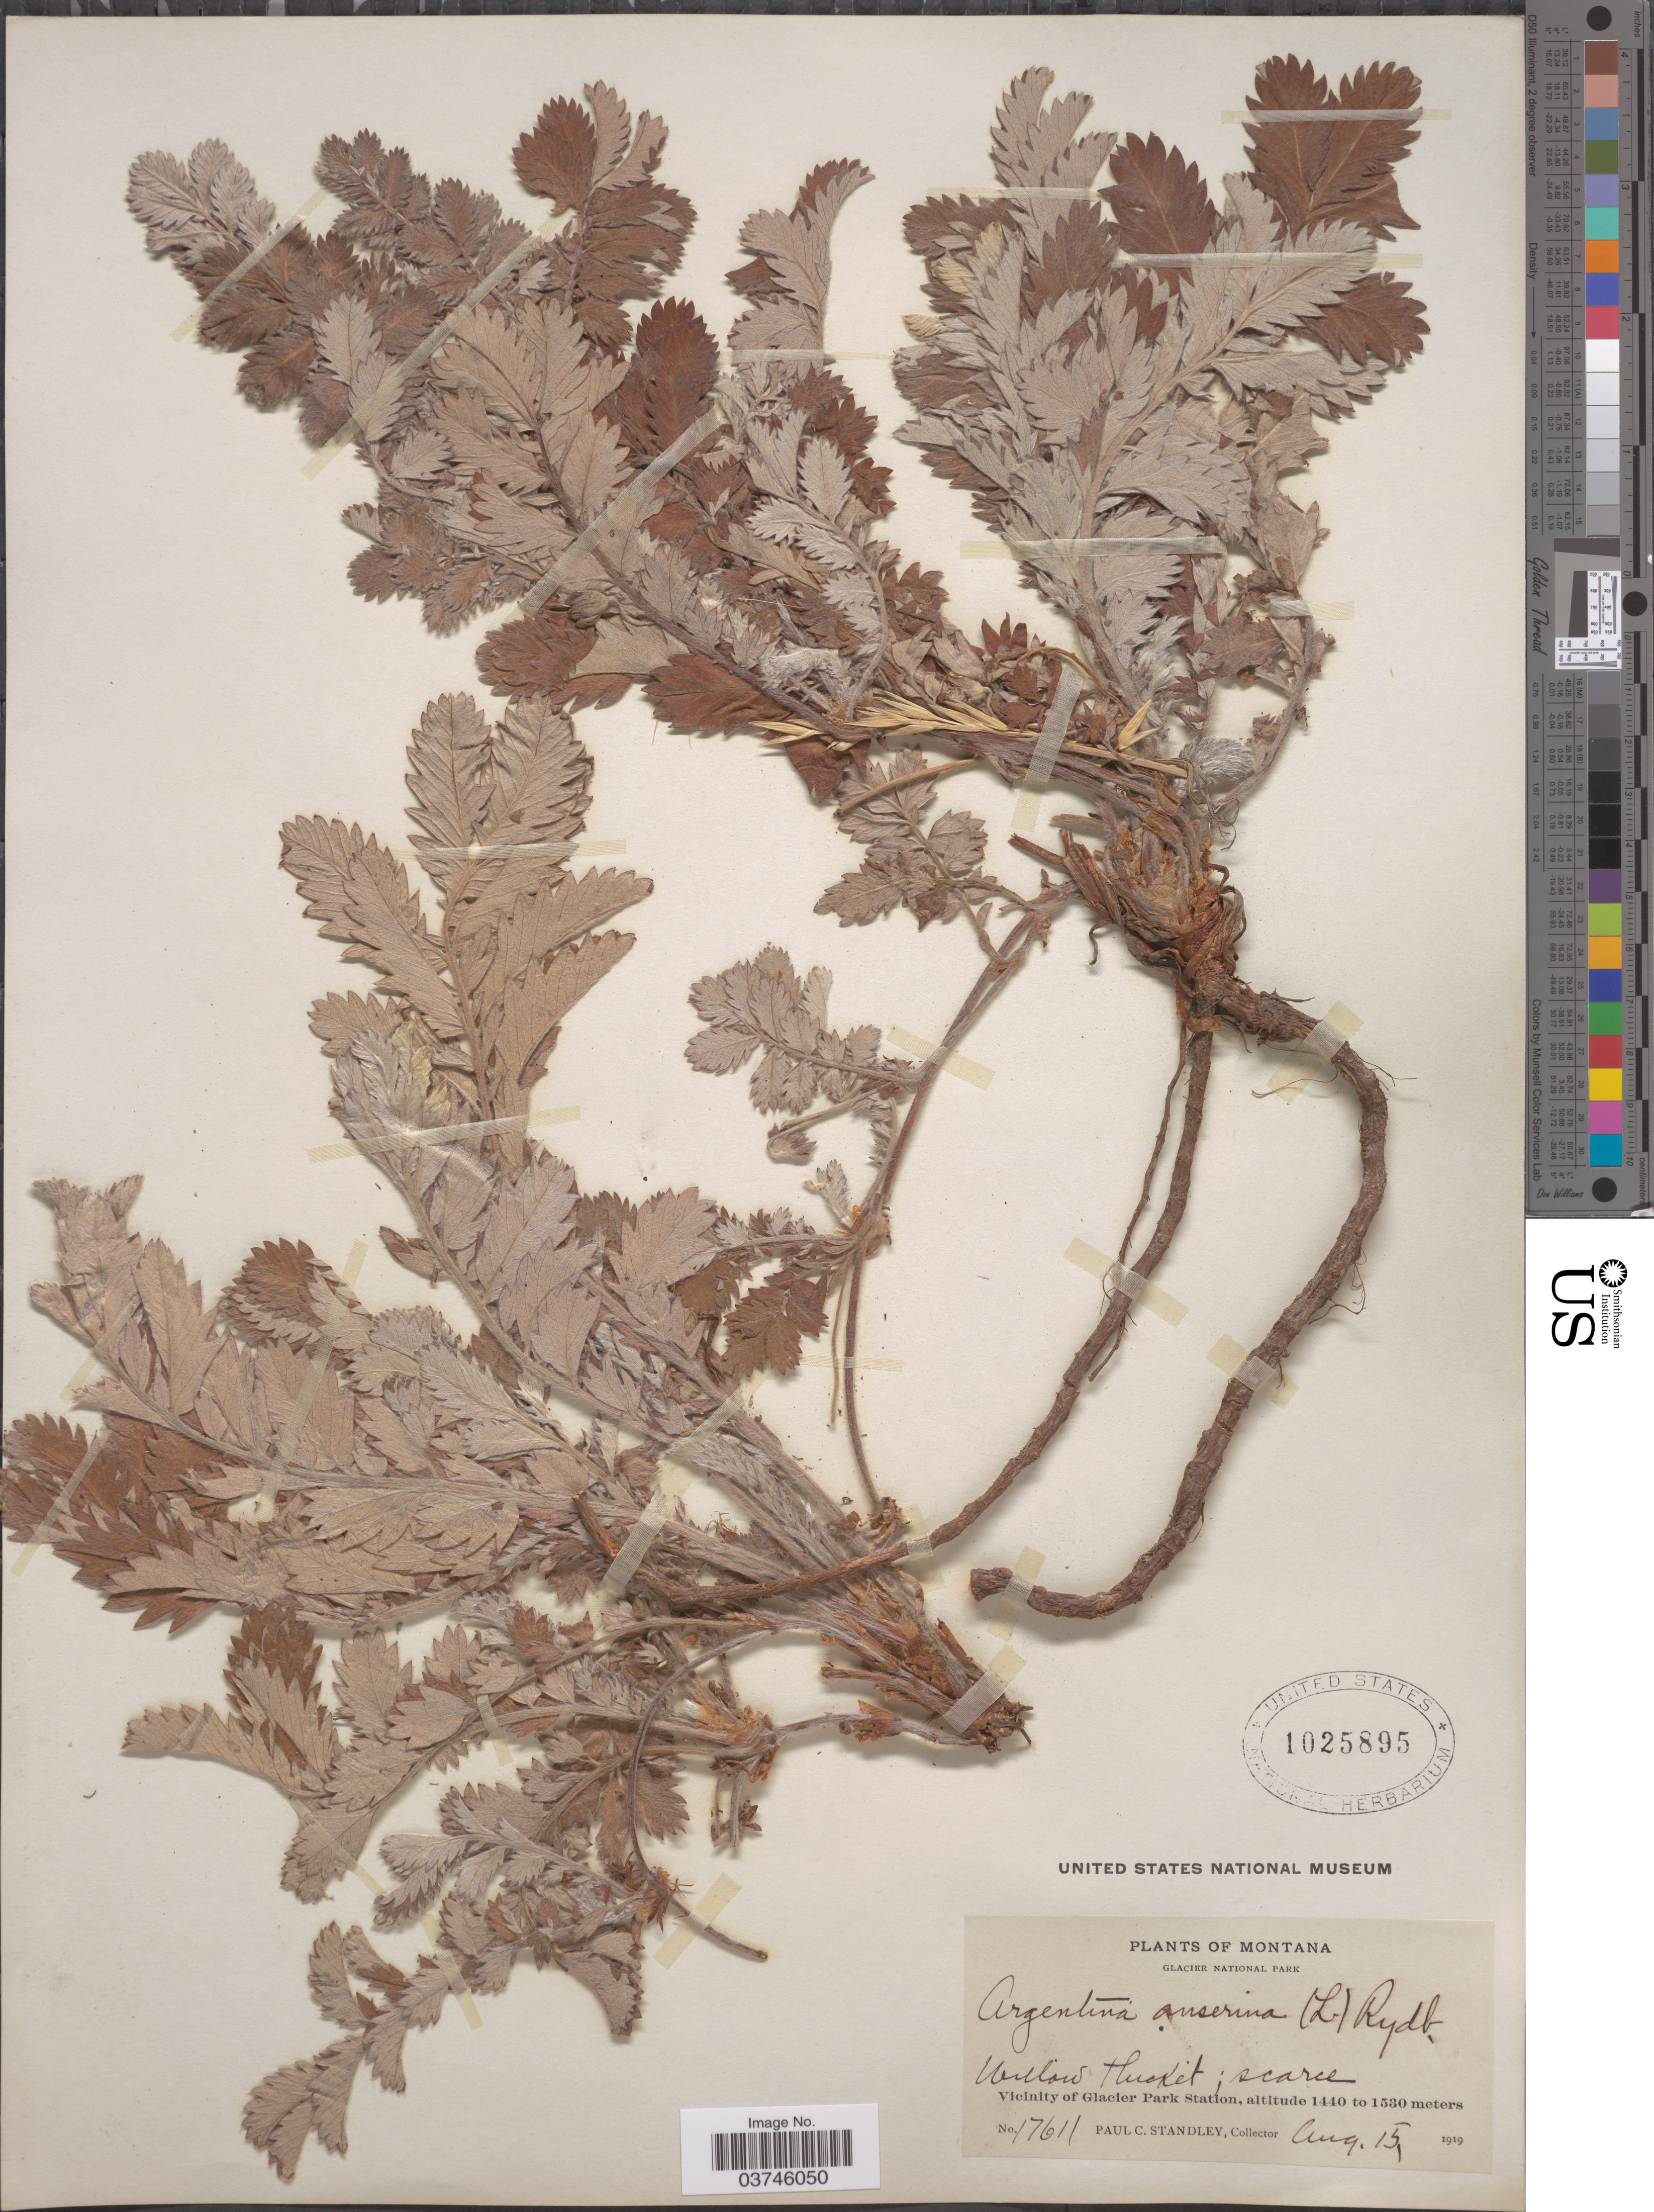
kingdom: Plantae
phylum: Tracheophyta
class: Magnoliopsida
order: Rosales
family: Rosaceae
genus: Argentina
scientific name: Argentina anserina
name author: (L.) Rydb.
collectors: P. C. Standley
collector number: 17611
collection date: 1919-08-15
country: United States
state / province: Montana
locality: Glacier National Park. Willow thicket. Vicinity of Glacier Park Station.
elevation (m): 1440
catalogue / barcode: US 1025895